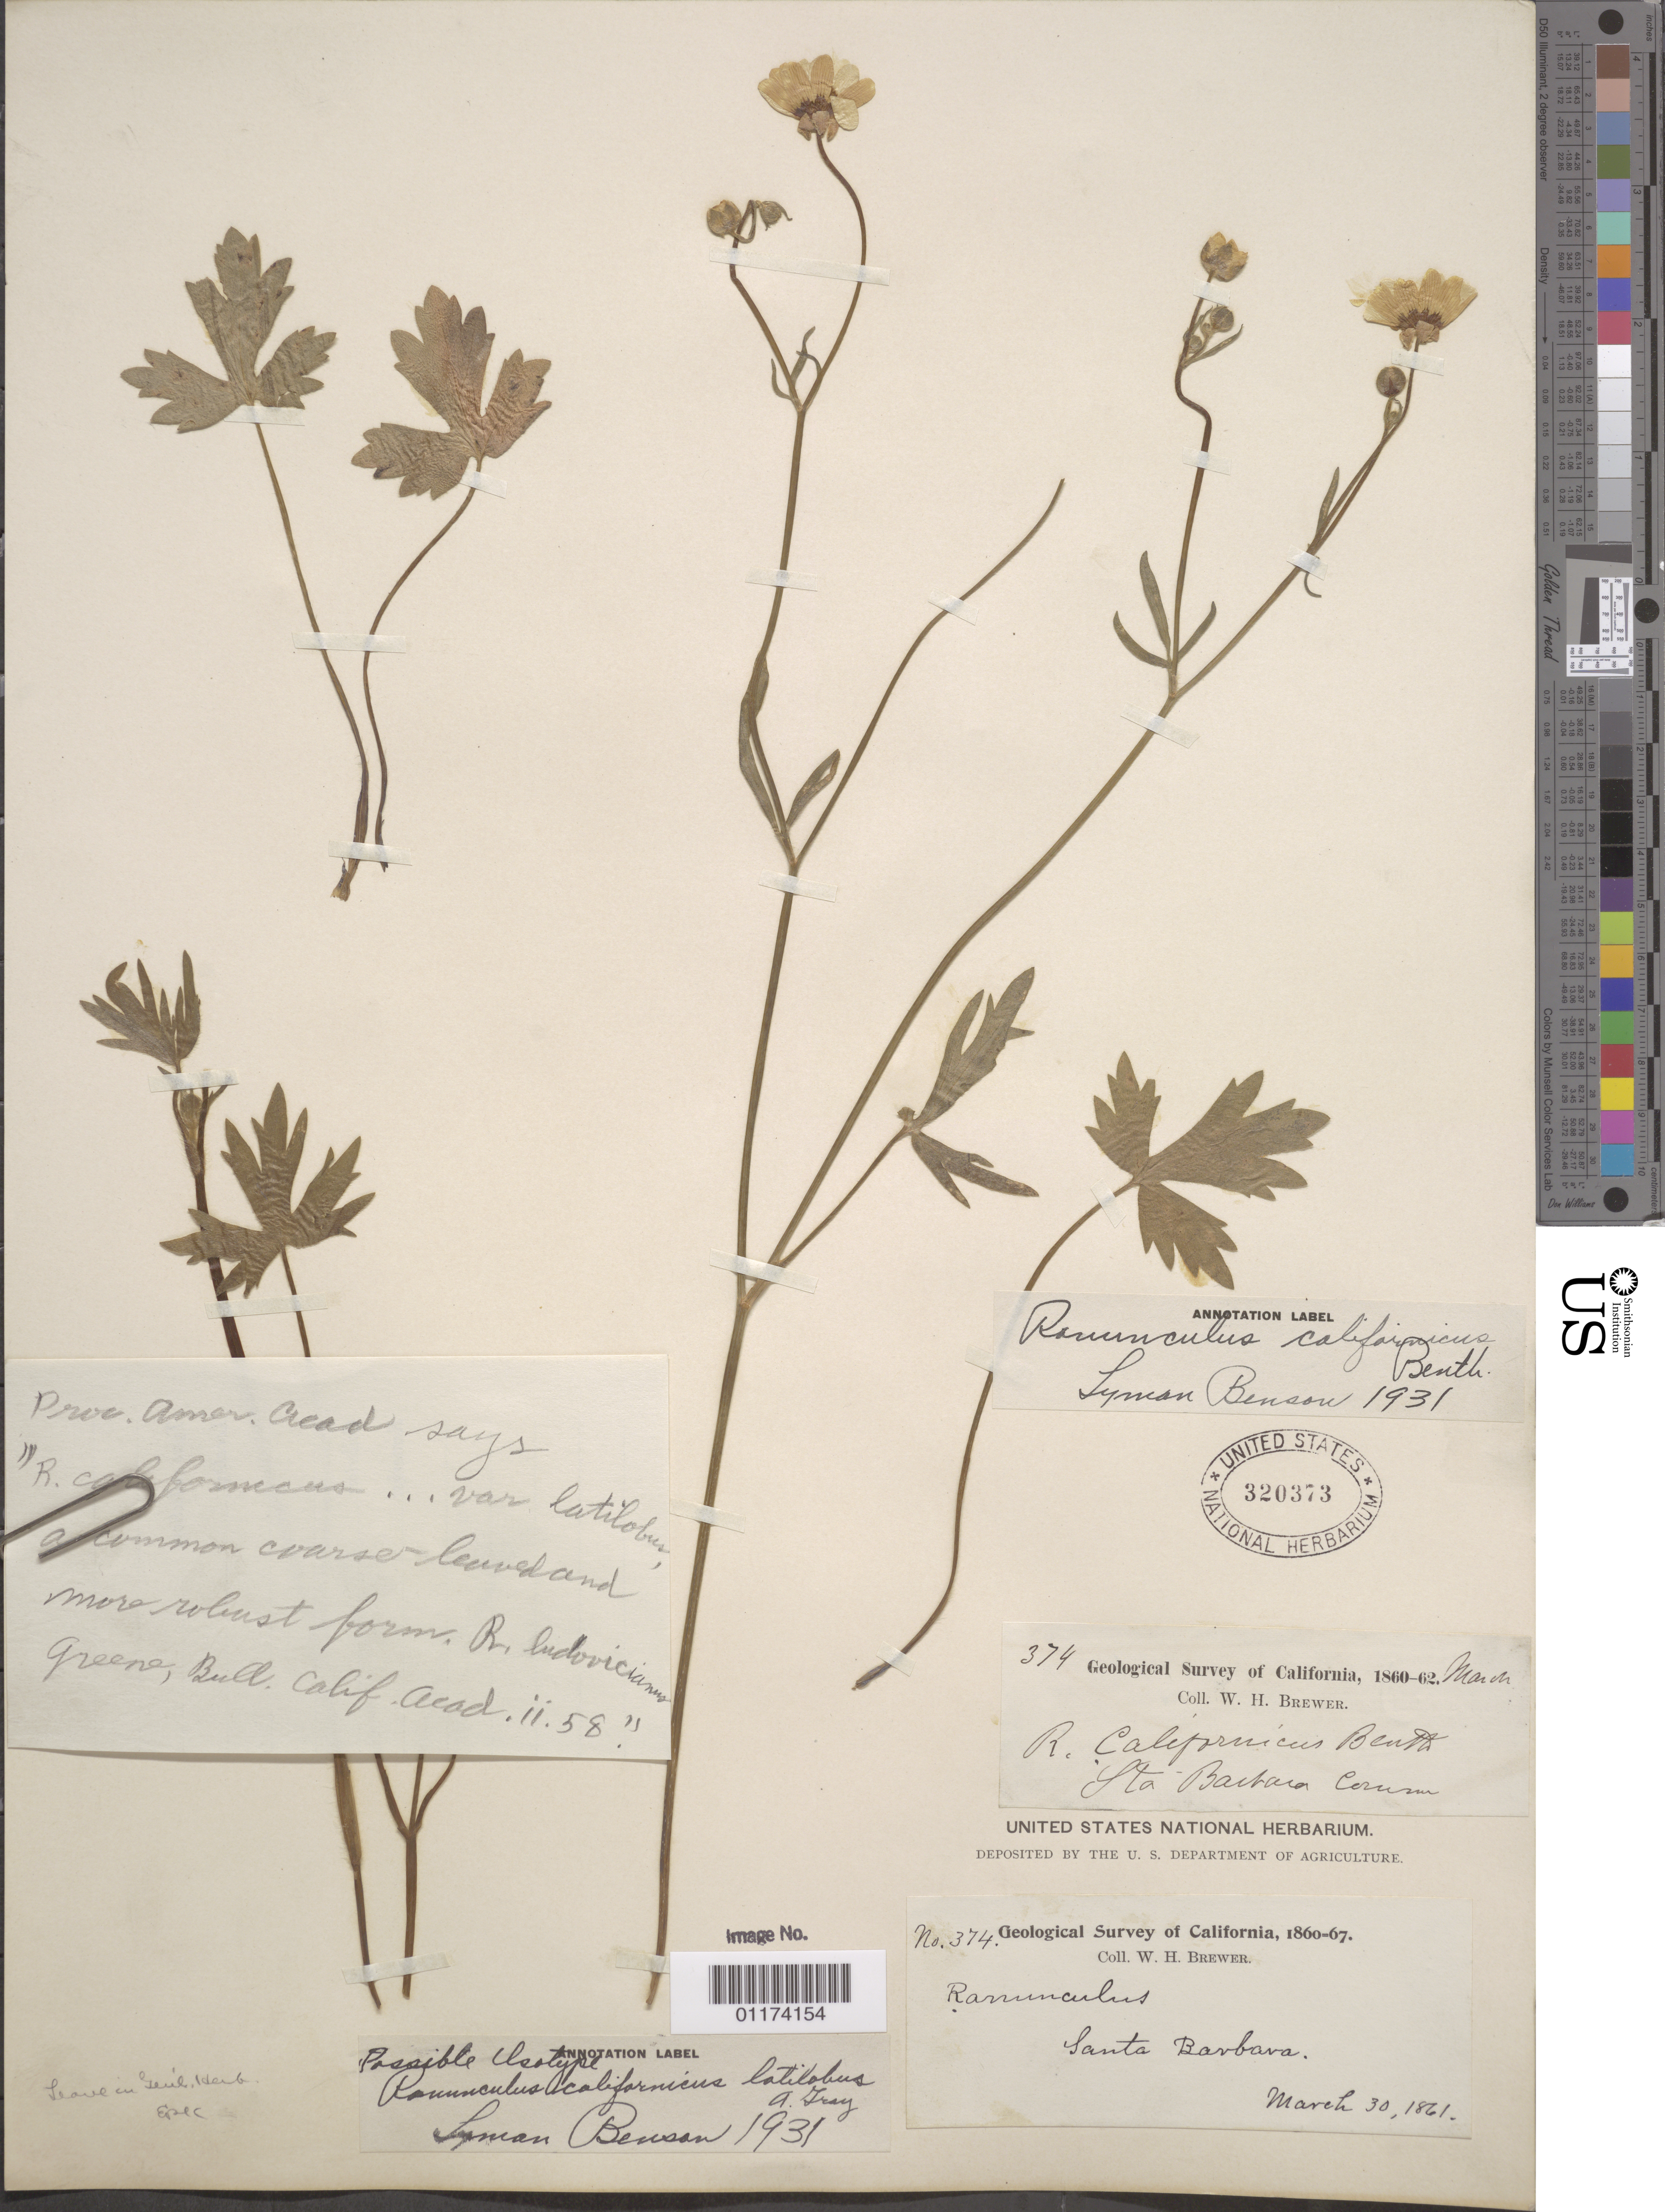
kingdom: Plantae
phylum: Tracheophyta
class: Magnoliopsida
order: Ranunculales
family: Ranunculaceae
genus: Ranunculus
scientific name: Ranunculus californicus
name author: Benth.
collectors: W. H. Brewer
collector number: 374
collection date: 1861-03-30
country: United States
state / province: California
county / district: Santa Barbara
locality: Santa Barbara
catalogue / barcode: US 320373